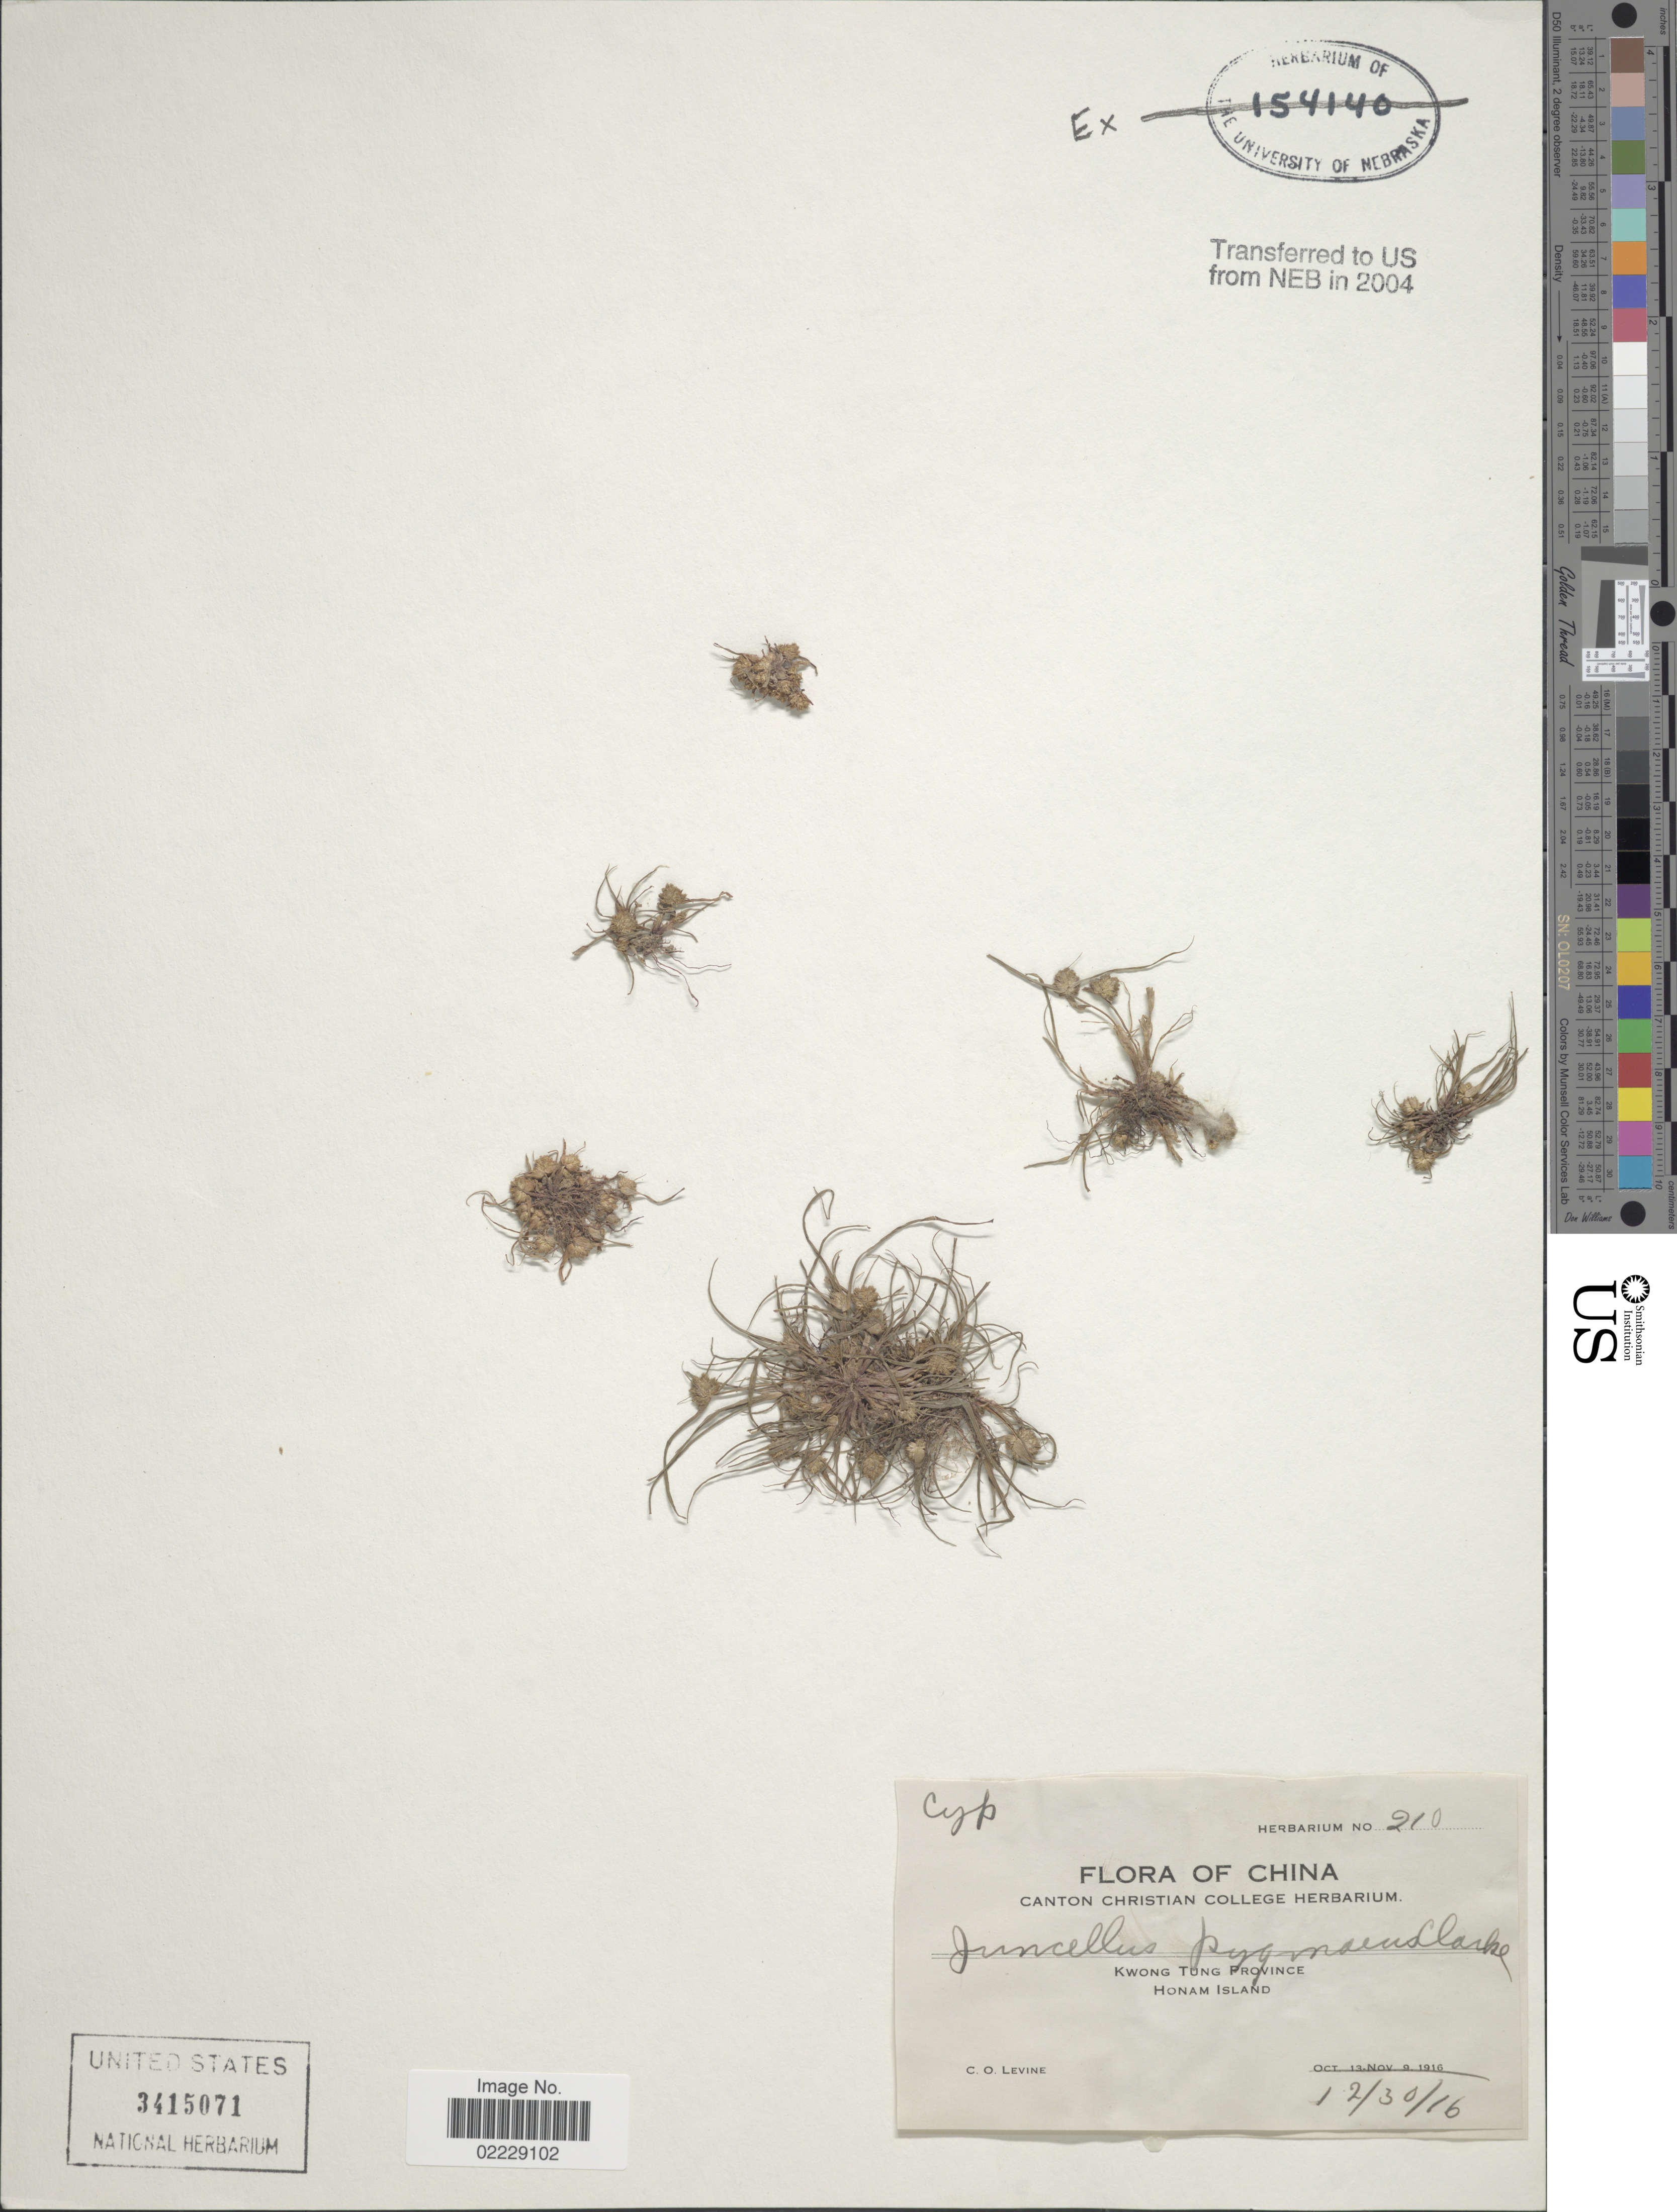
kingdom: Plantae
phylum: Tracheophyta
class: Liliopsida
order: Poales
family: Cyperaceae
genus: Cyperus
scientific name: Cyperus pygmaeus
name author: Rottb.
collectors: C. O. Levine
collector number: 210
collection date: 1916-12-30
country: China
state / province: Guangdong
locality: Kwong Tung Province, Honam Island.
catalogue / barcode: US 3415071